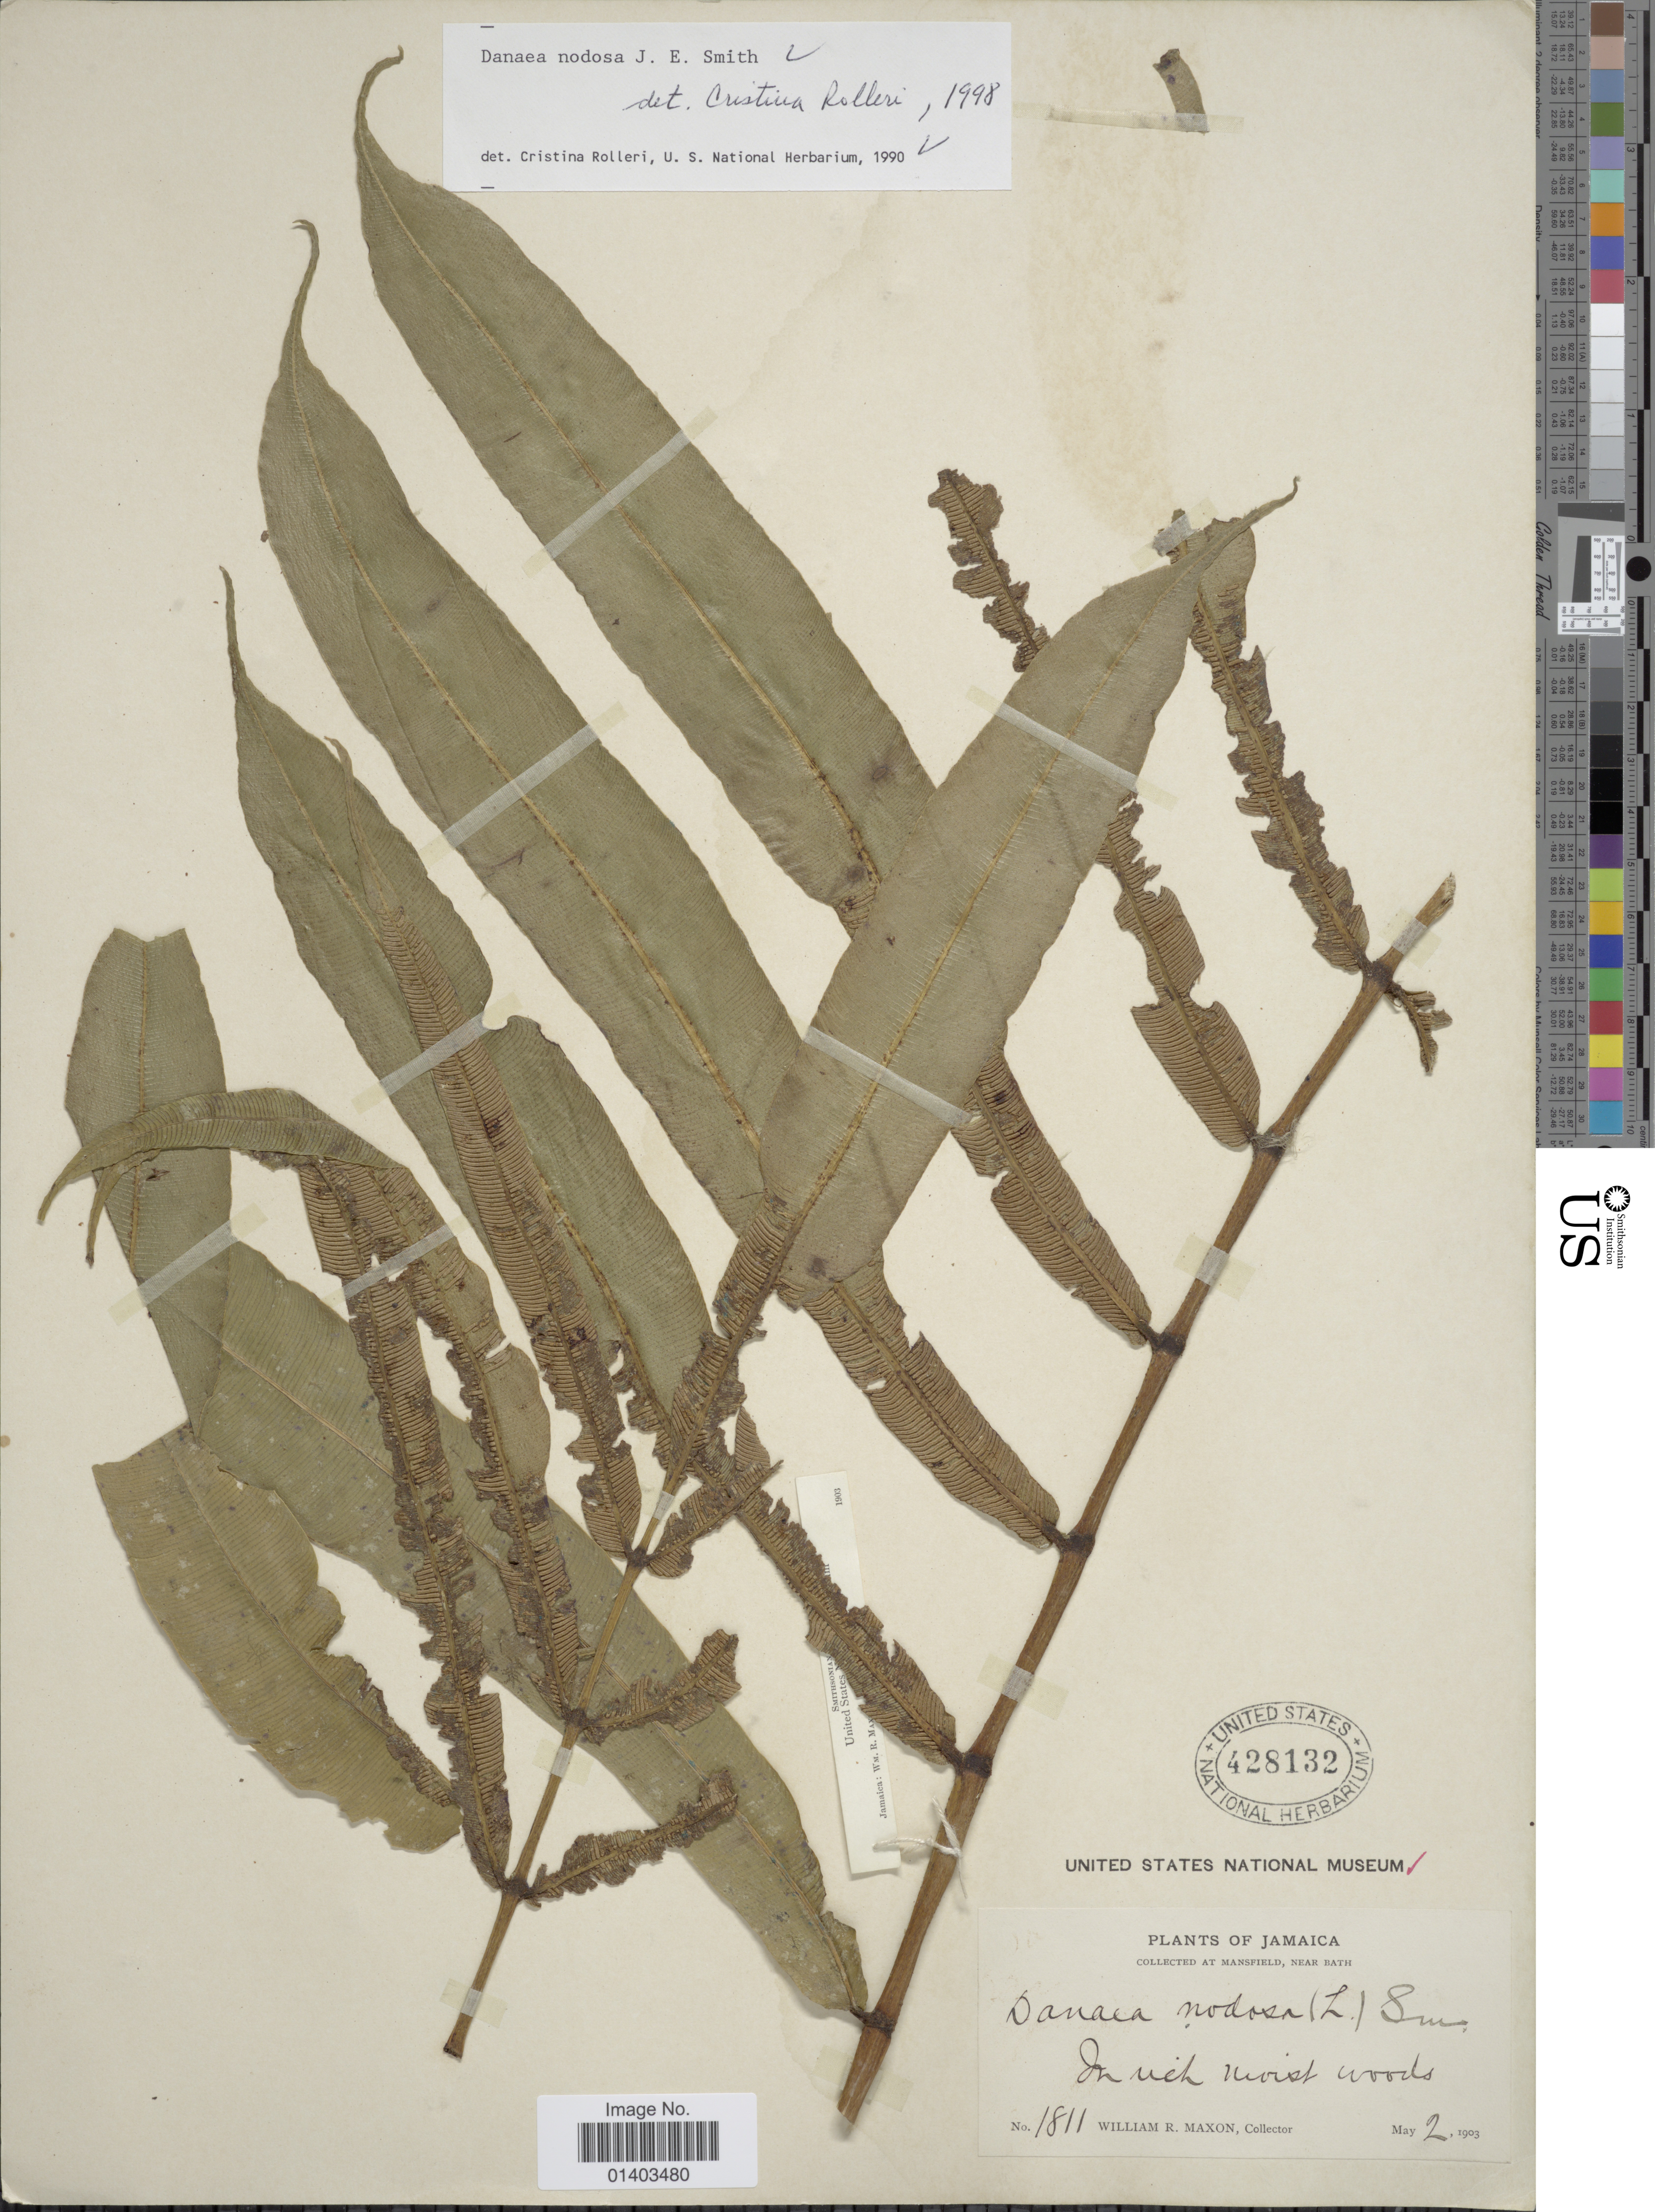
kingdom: Plantae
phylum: Tracheophyta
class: Polypodiopsida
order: Marattiales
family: Marattiaceae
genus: Danaea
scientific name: Danaea nodosa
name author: (L.) Sm.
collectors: W. R. Maxon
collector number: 1811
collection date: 1903-05-02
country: Jamaica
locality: Mansfield, near Bath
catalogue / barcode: US 428132